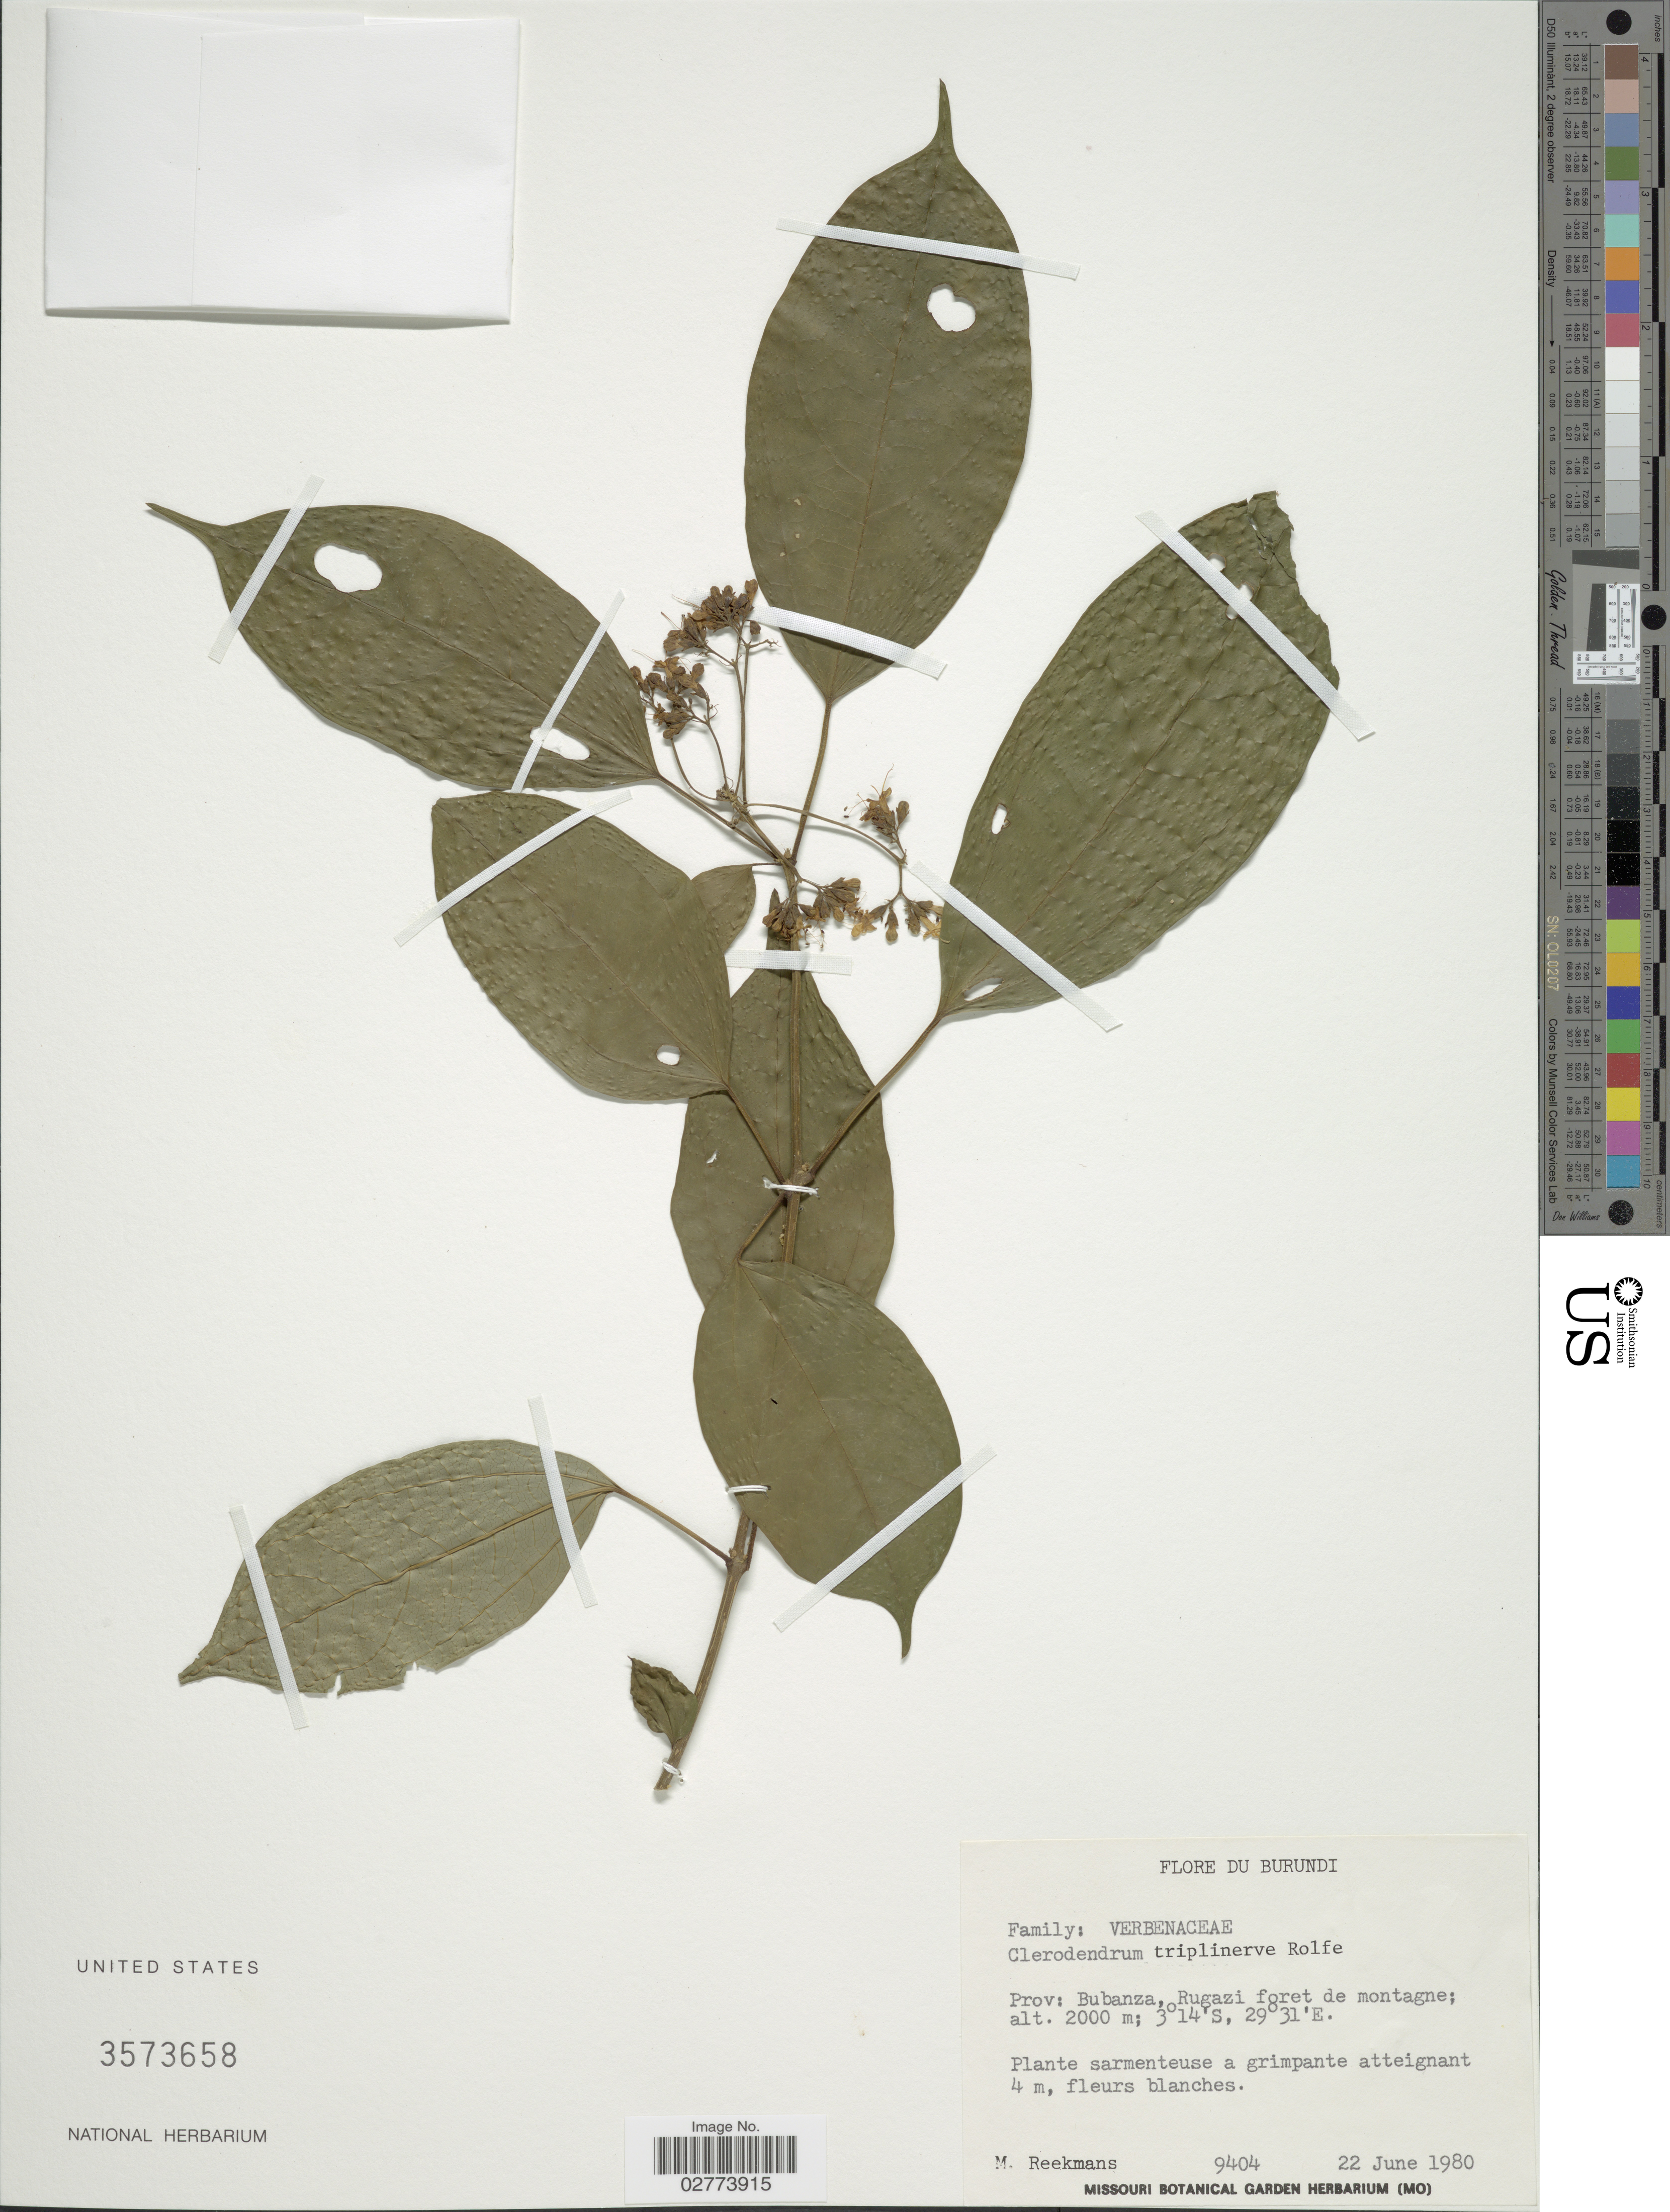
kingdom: Plantae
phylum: Tracheophyta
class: Magnoliopsida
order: Lamiales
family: Lamiaceae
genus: Clerodendrum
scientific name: Clerodendrum triplinerve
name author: Rolfe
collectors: M. Reekmans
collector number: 9404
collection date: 1980-06-22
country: Burundi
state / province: Bubanza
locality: Rugazi foret de montagne.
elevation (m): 2000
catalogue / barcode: US 3573658